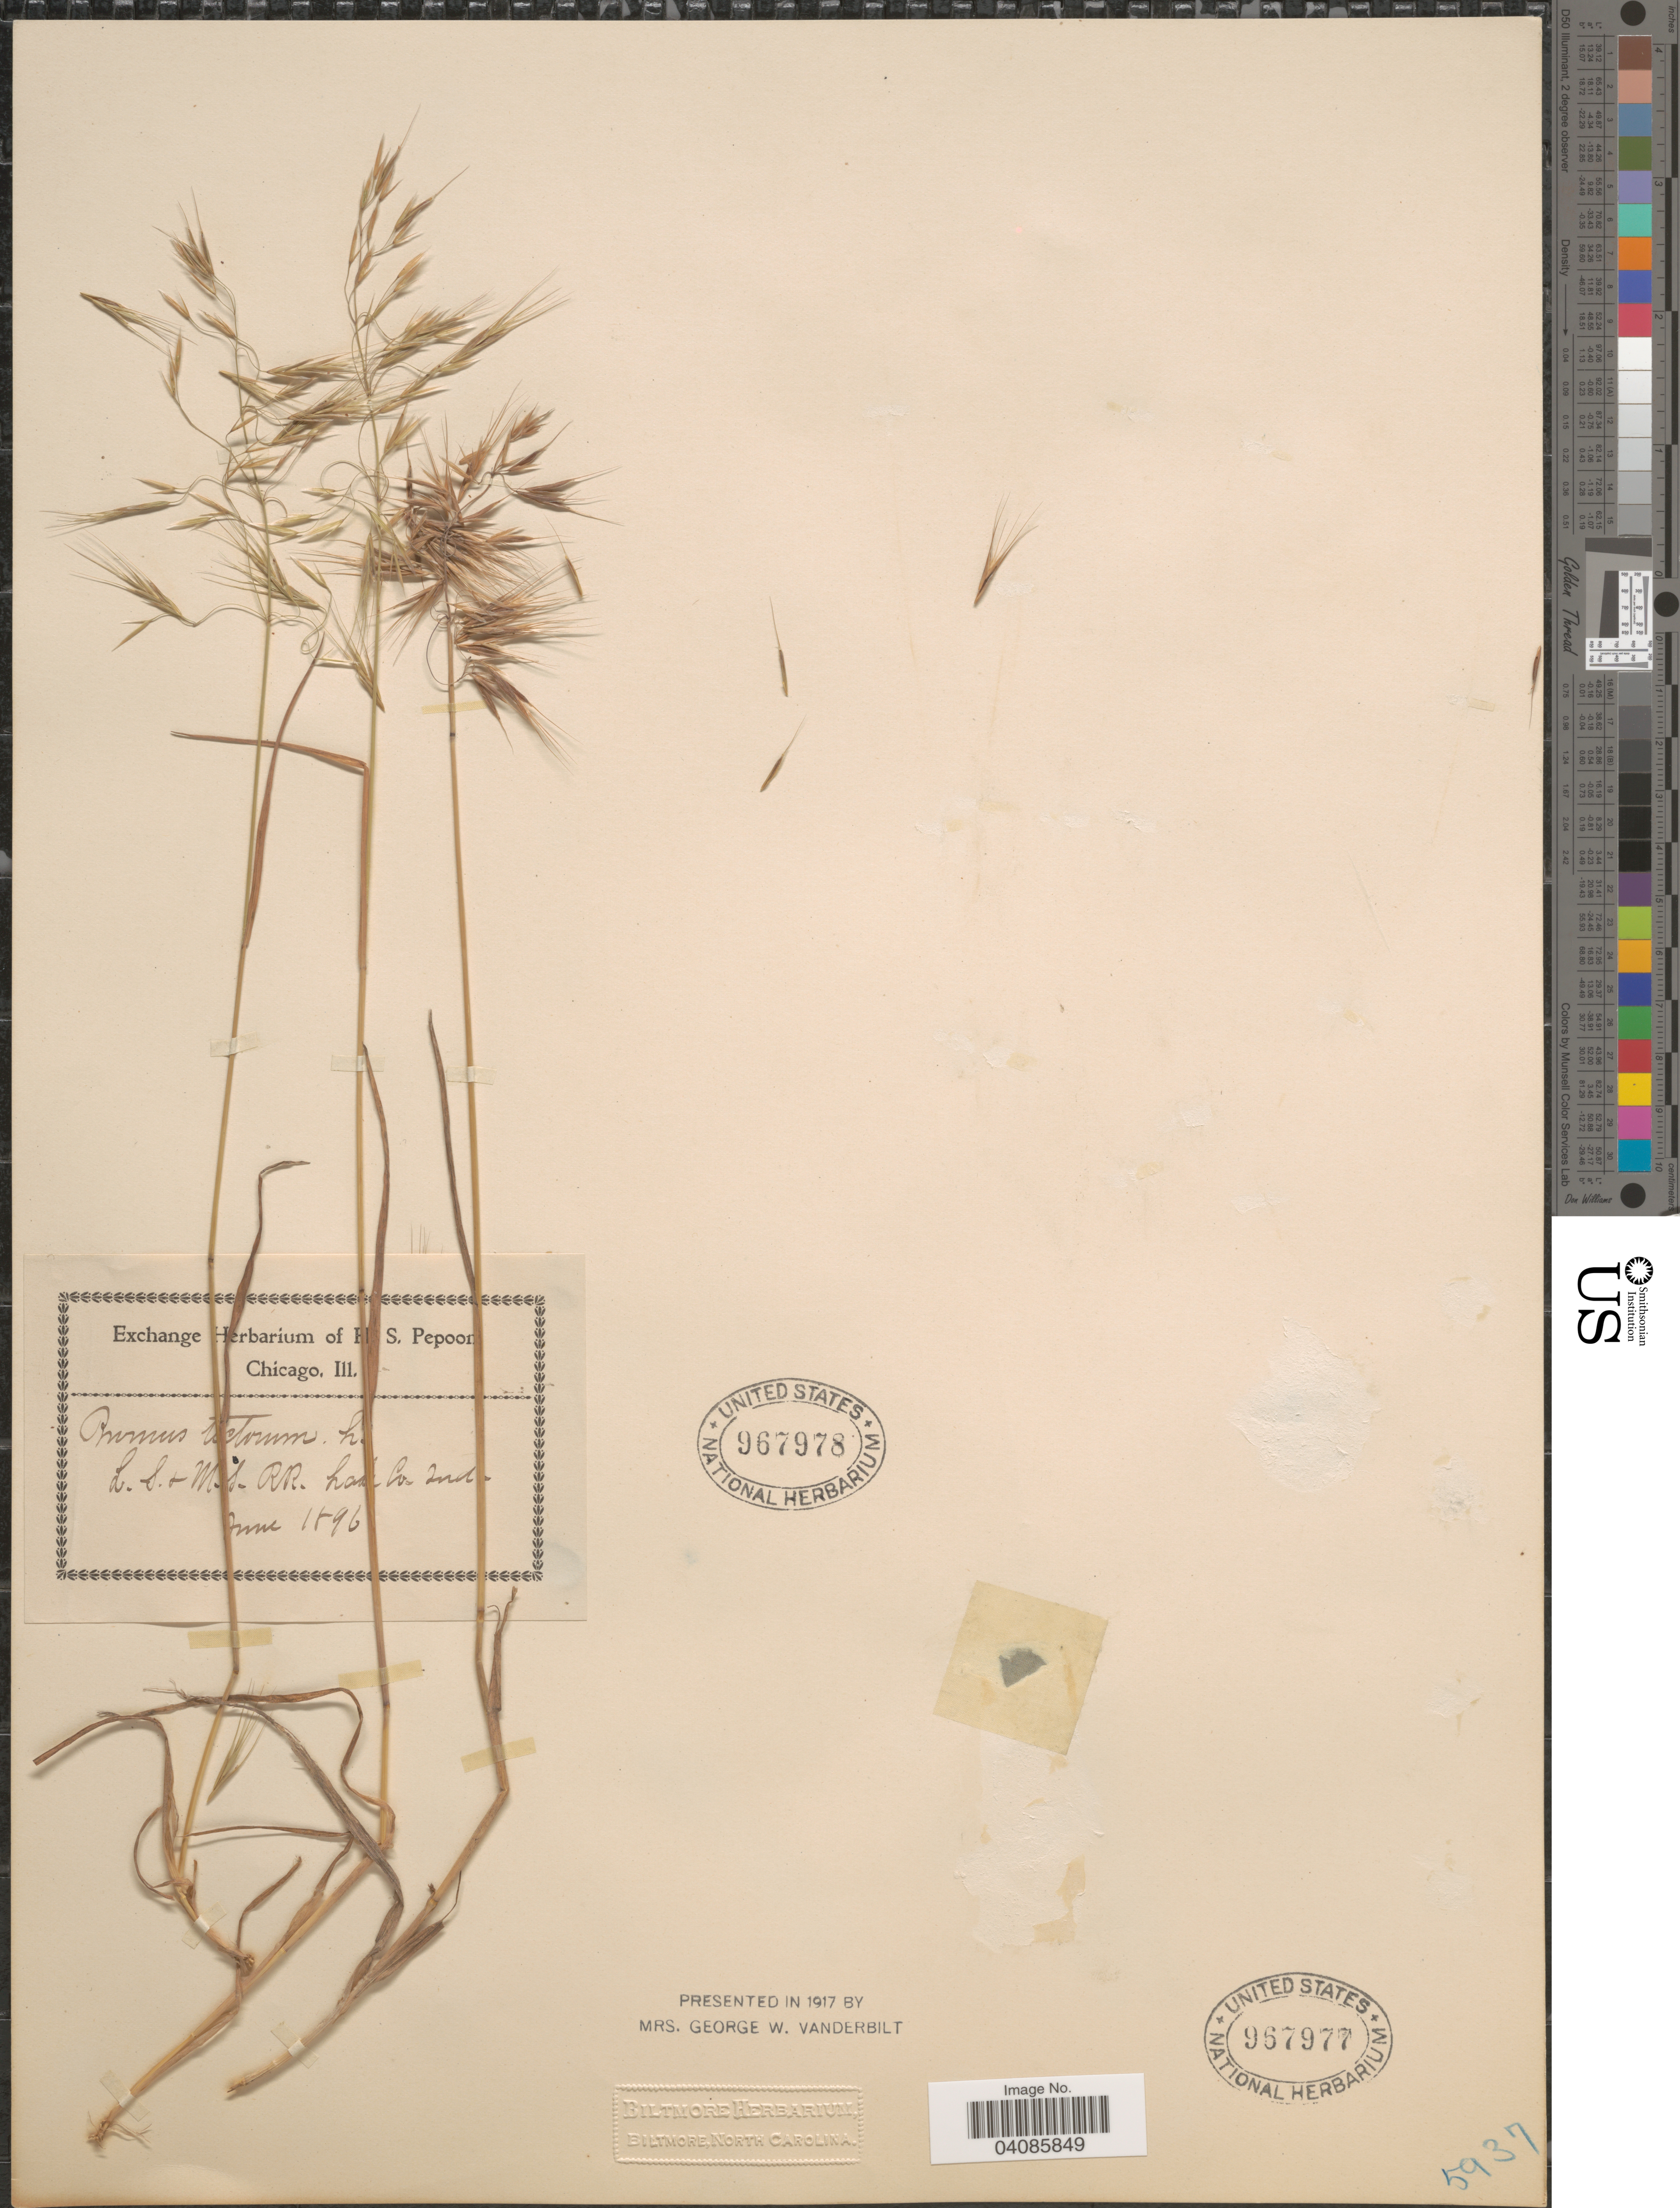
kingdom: Plantae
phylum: Tracheophyta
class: Liliopsida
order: Poales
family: Poaceae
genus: Bromus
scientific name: Bromus tectorum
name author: L.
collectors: ex herb. H. S. Pepoon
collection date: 1896-06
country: United States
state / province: Indiana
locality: L.S. & M.S. RR. Lake Co.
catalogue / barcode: US 967978